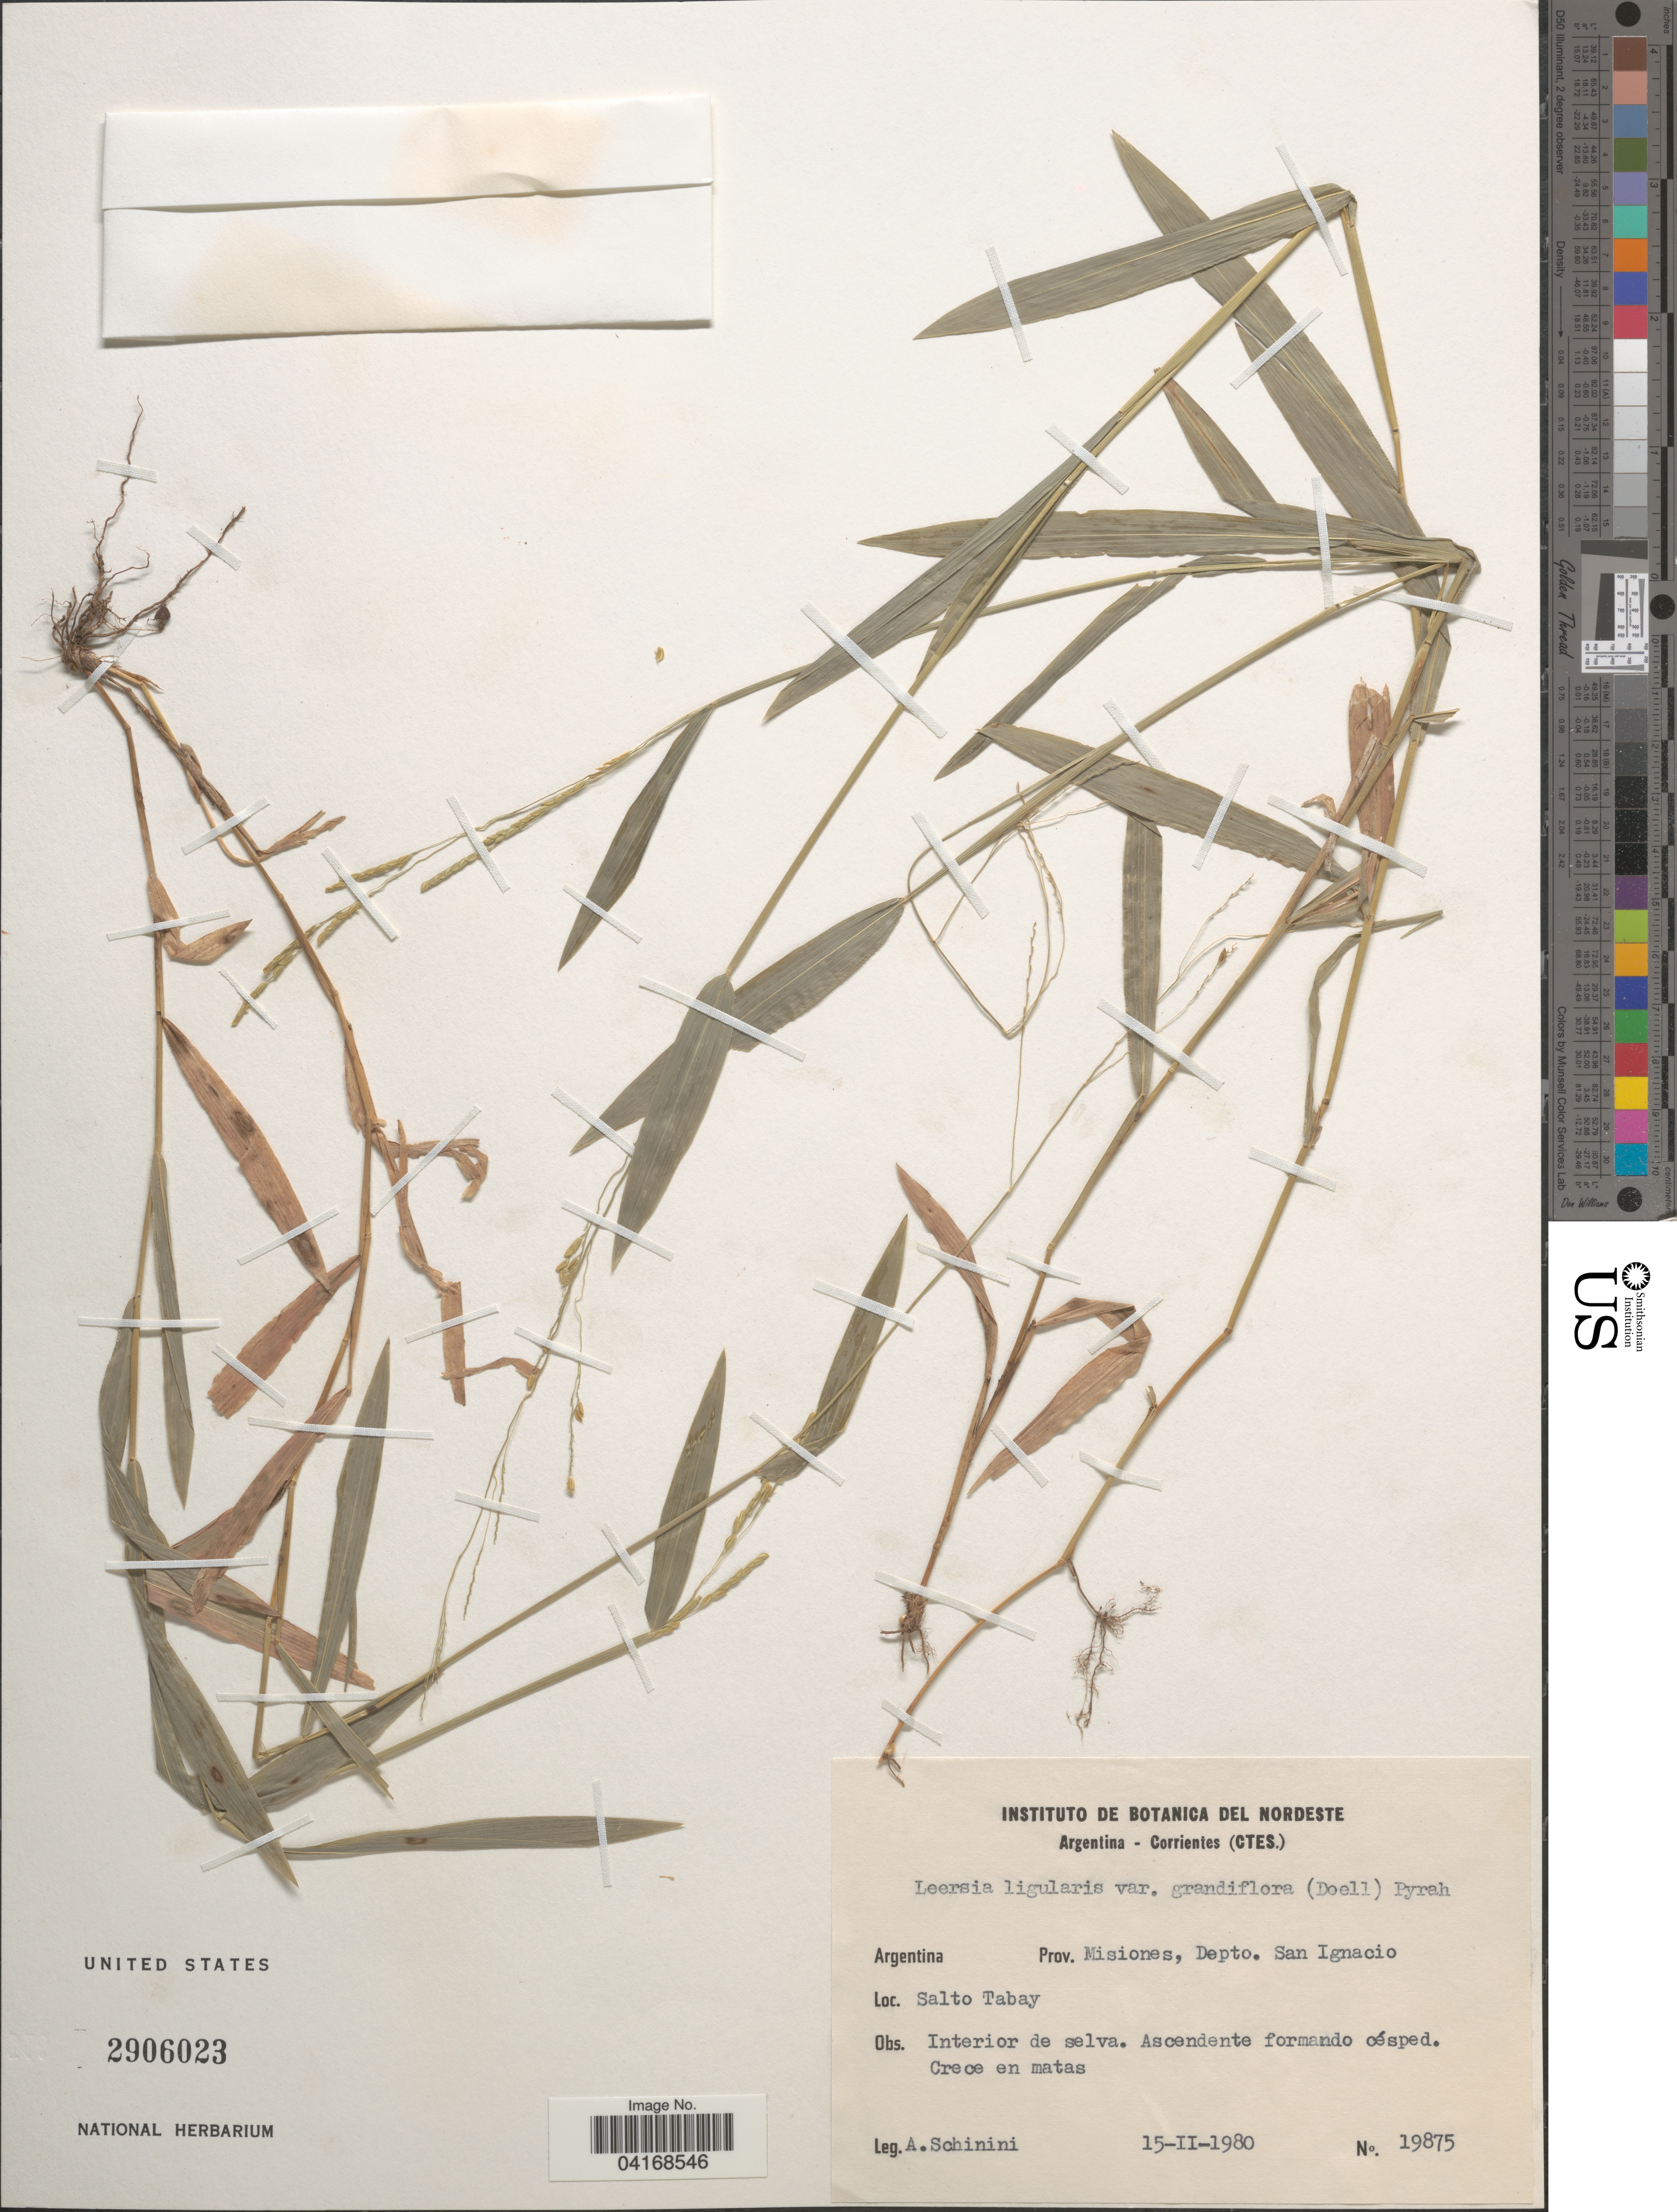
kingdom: Plantae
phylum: Tracheophyta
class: Liliopsida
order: Poales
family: Poaceae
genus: Leersia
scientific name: Leersia ligularis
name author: Trin.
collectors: A. Schinini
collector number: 19875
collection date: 1980-02-15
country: Argentina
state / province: Misiones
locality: Depto. San Ignacio. Salto Tabay.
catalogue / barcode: US 2906023